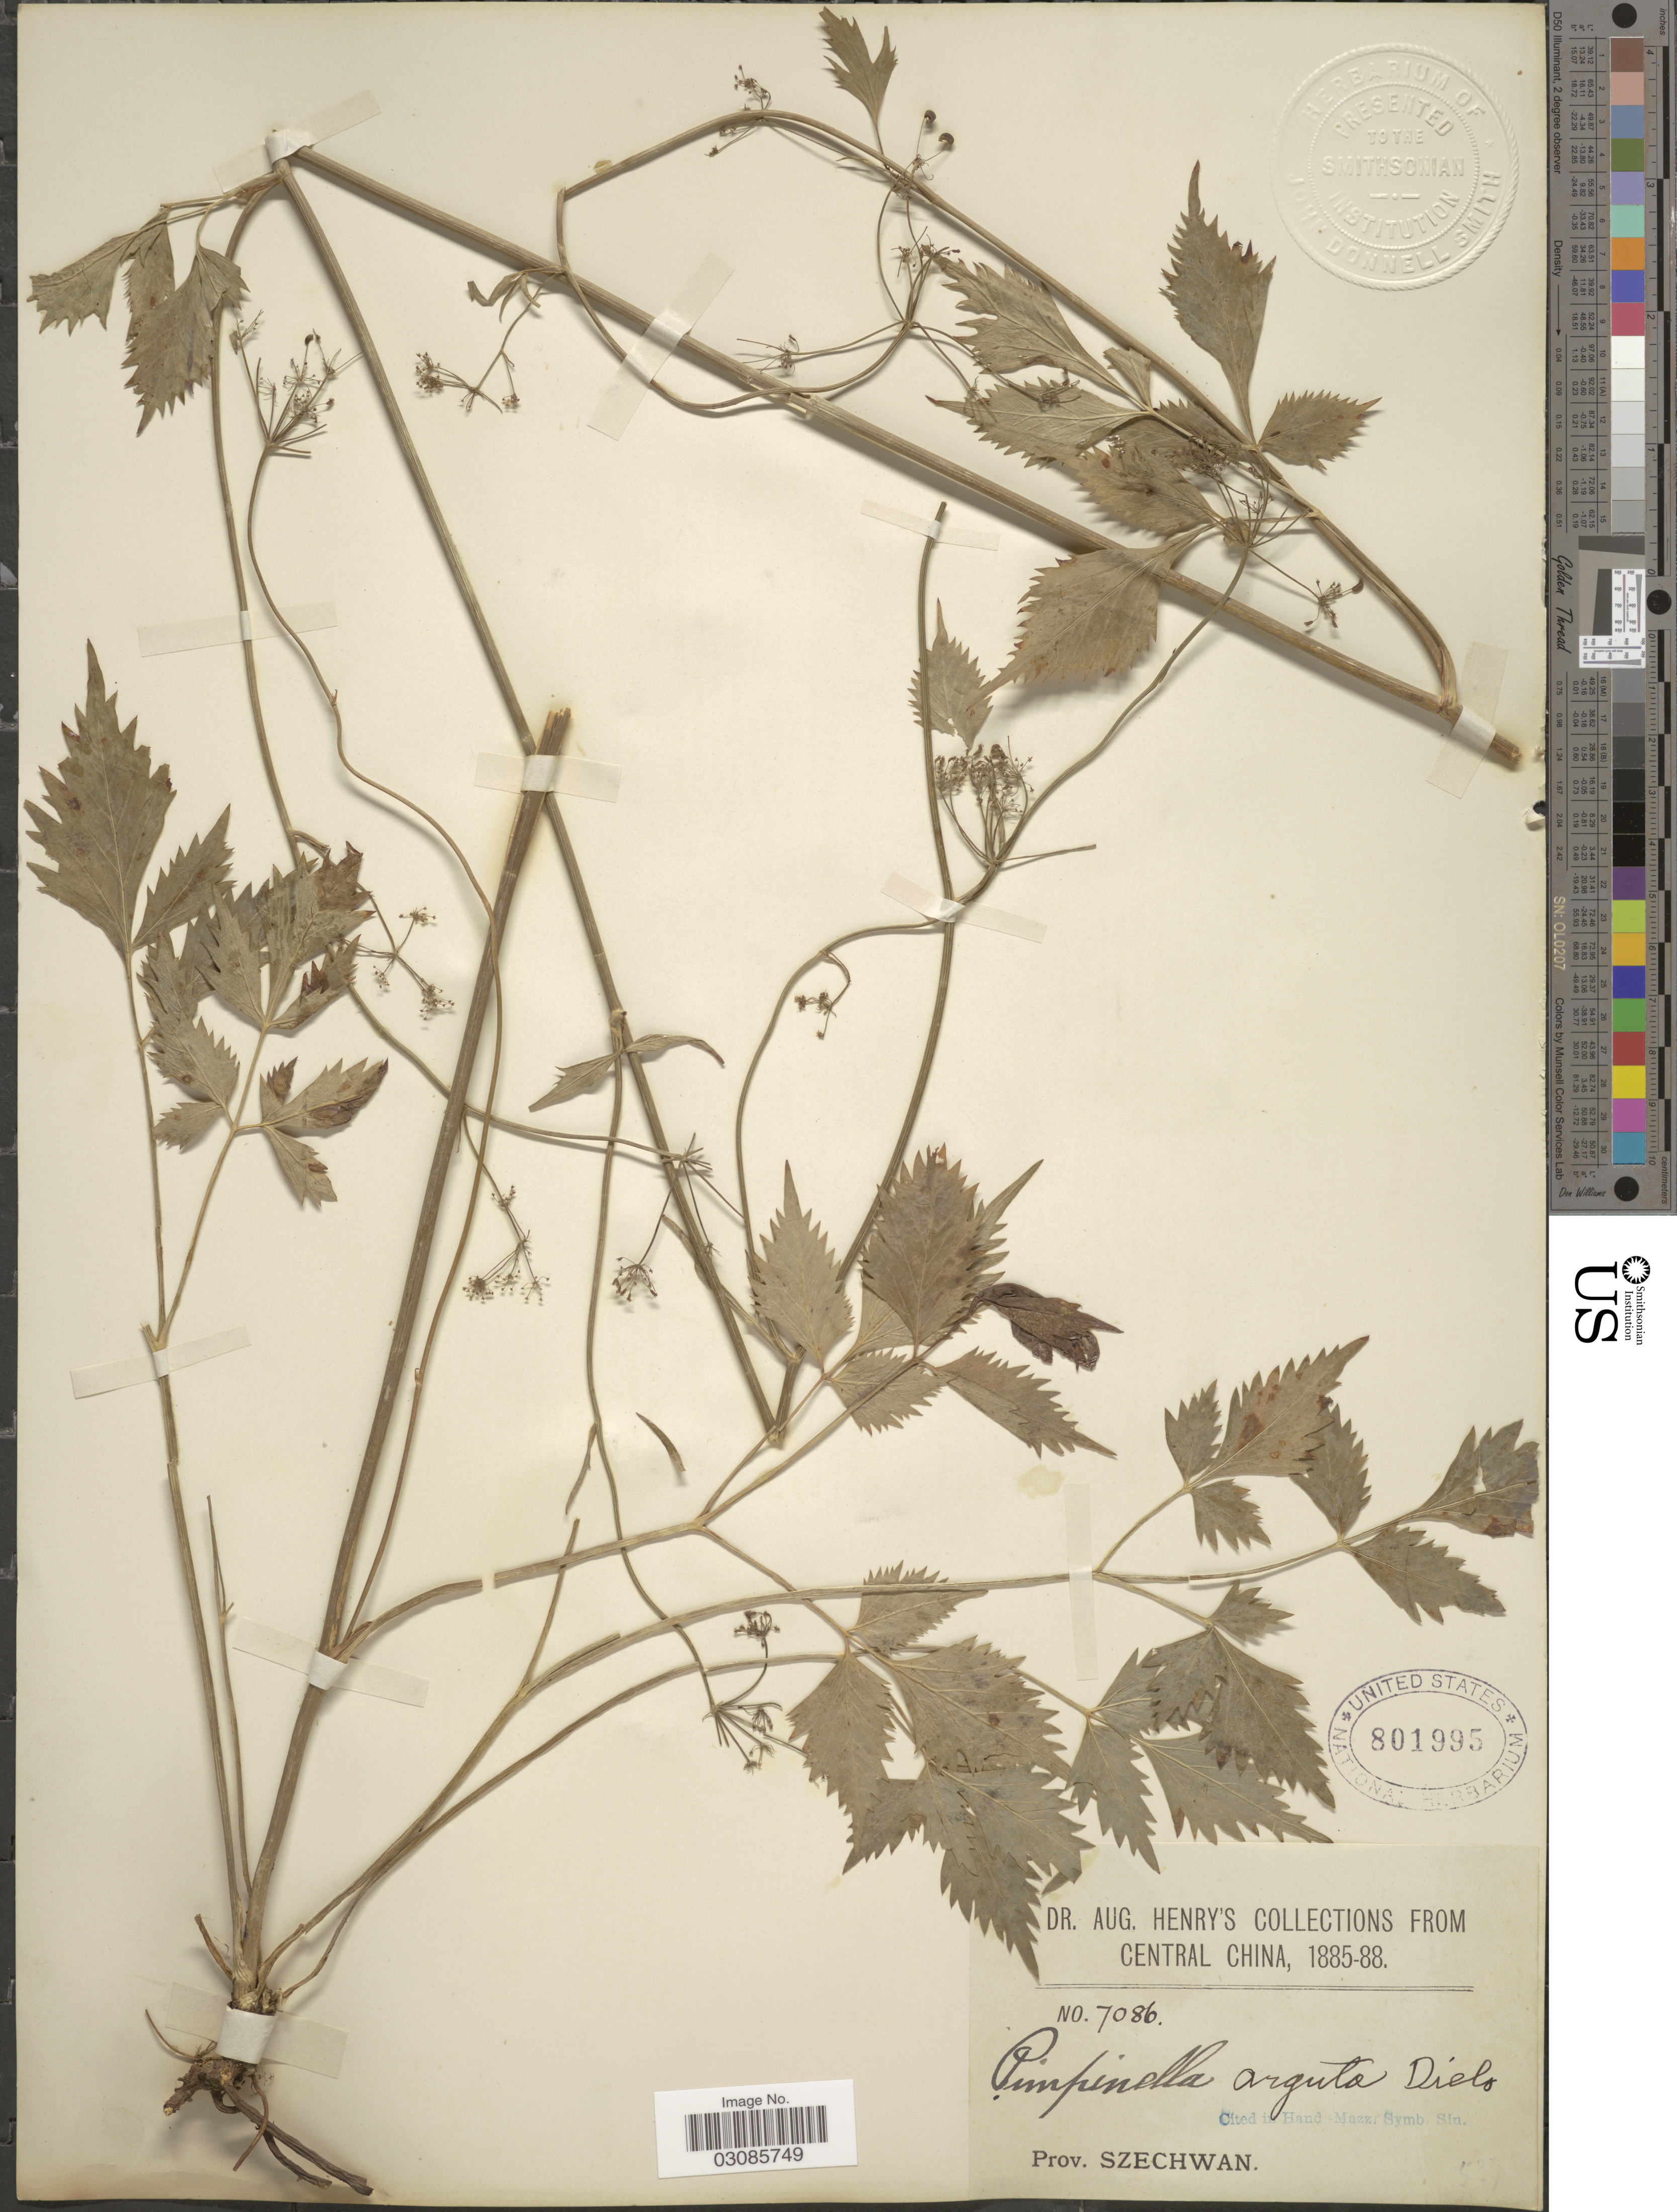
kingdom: Plantae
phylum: Tracheophyta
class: Magnoliopsida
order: Apiales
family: Apiaceae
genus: Pimpinella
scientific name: Pimpinella arguta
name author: Diels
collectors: A. Henry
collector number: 7086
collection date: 1885/1888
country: China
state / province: Sichuan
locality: Central China. Prov. Szechwan.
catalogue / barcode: US 801995